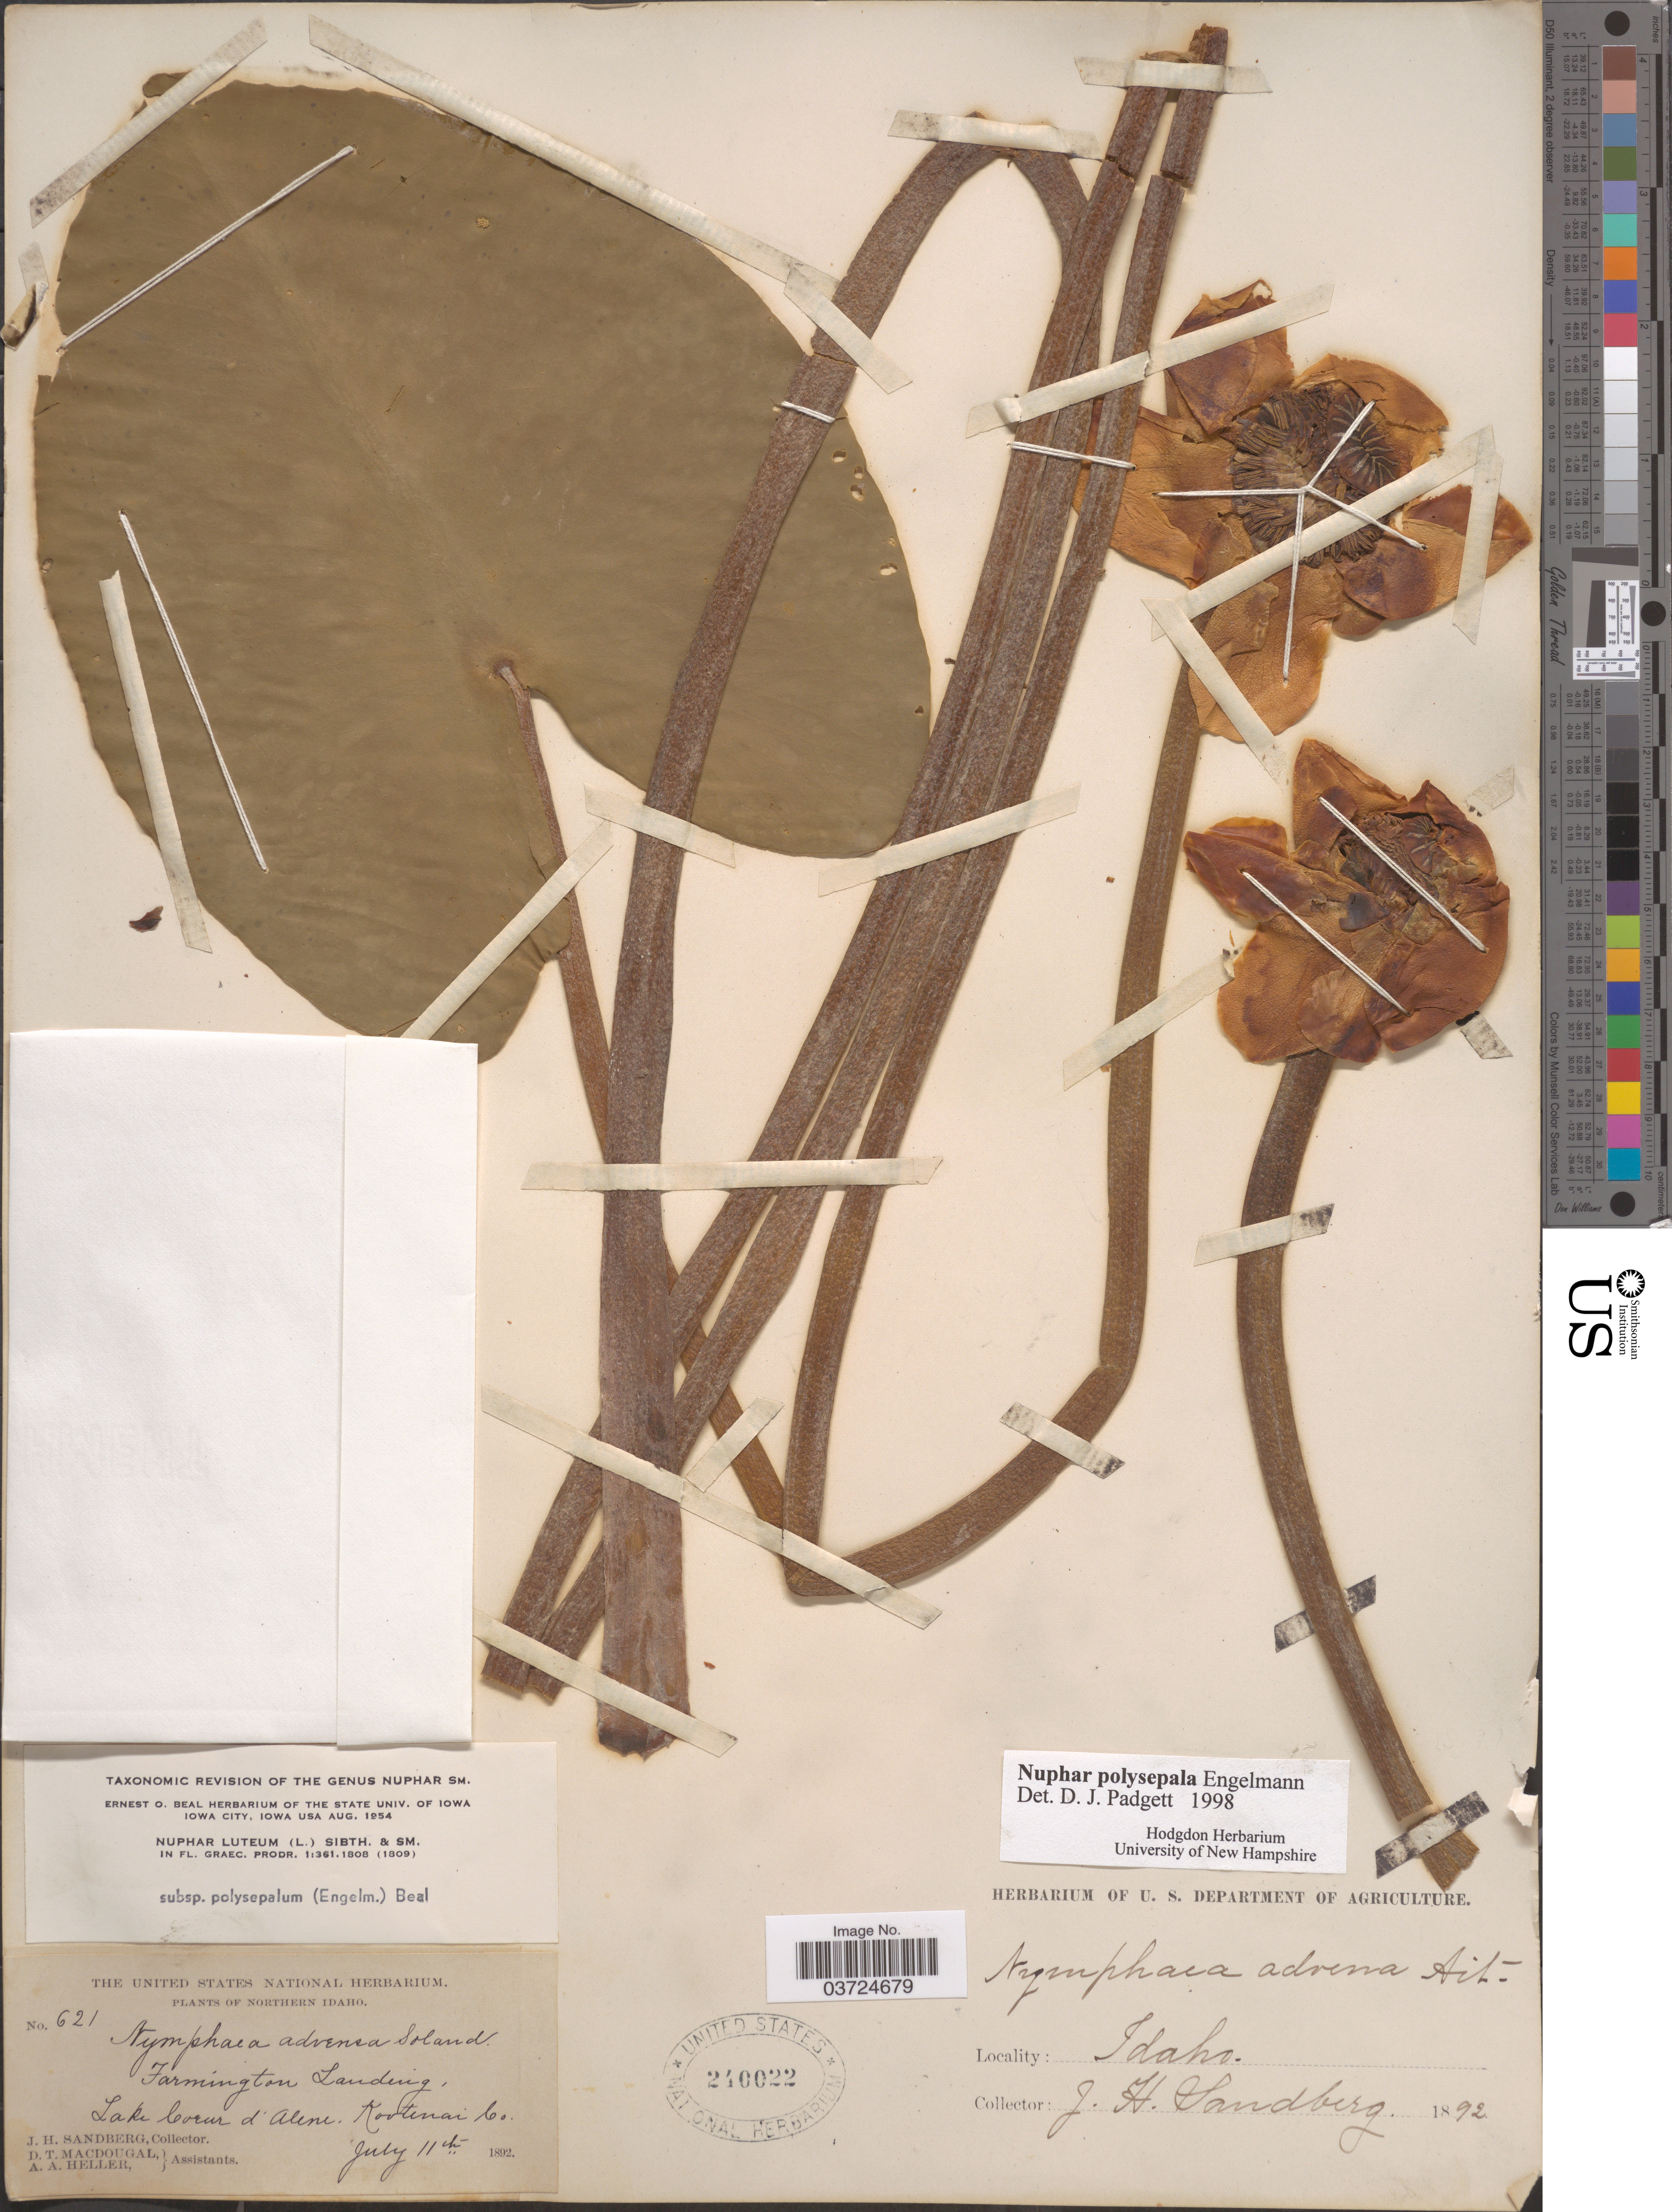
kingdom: Plantae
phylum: Tracheophyta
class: Magnoliopsida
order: Nymphaeales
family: Nymphaeaceae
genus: Nuphar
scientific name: Nuphar polysepala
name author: Englem.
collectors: J. H. Sandberg, D. T. MacDougal & A. A. Heller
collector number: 621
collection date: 1892-07-11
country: United States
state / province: Idaho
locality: Northern Idaho. Farmington Landing. Lake Coeur d' Alene. Kootenai Co.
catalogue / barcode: US 240022